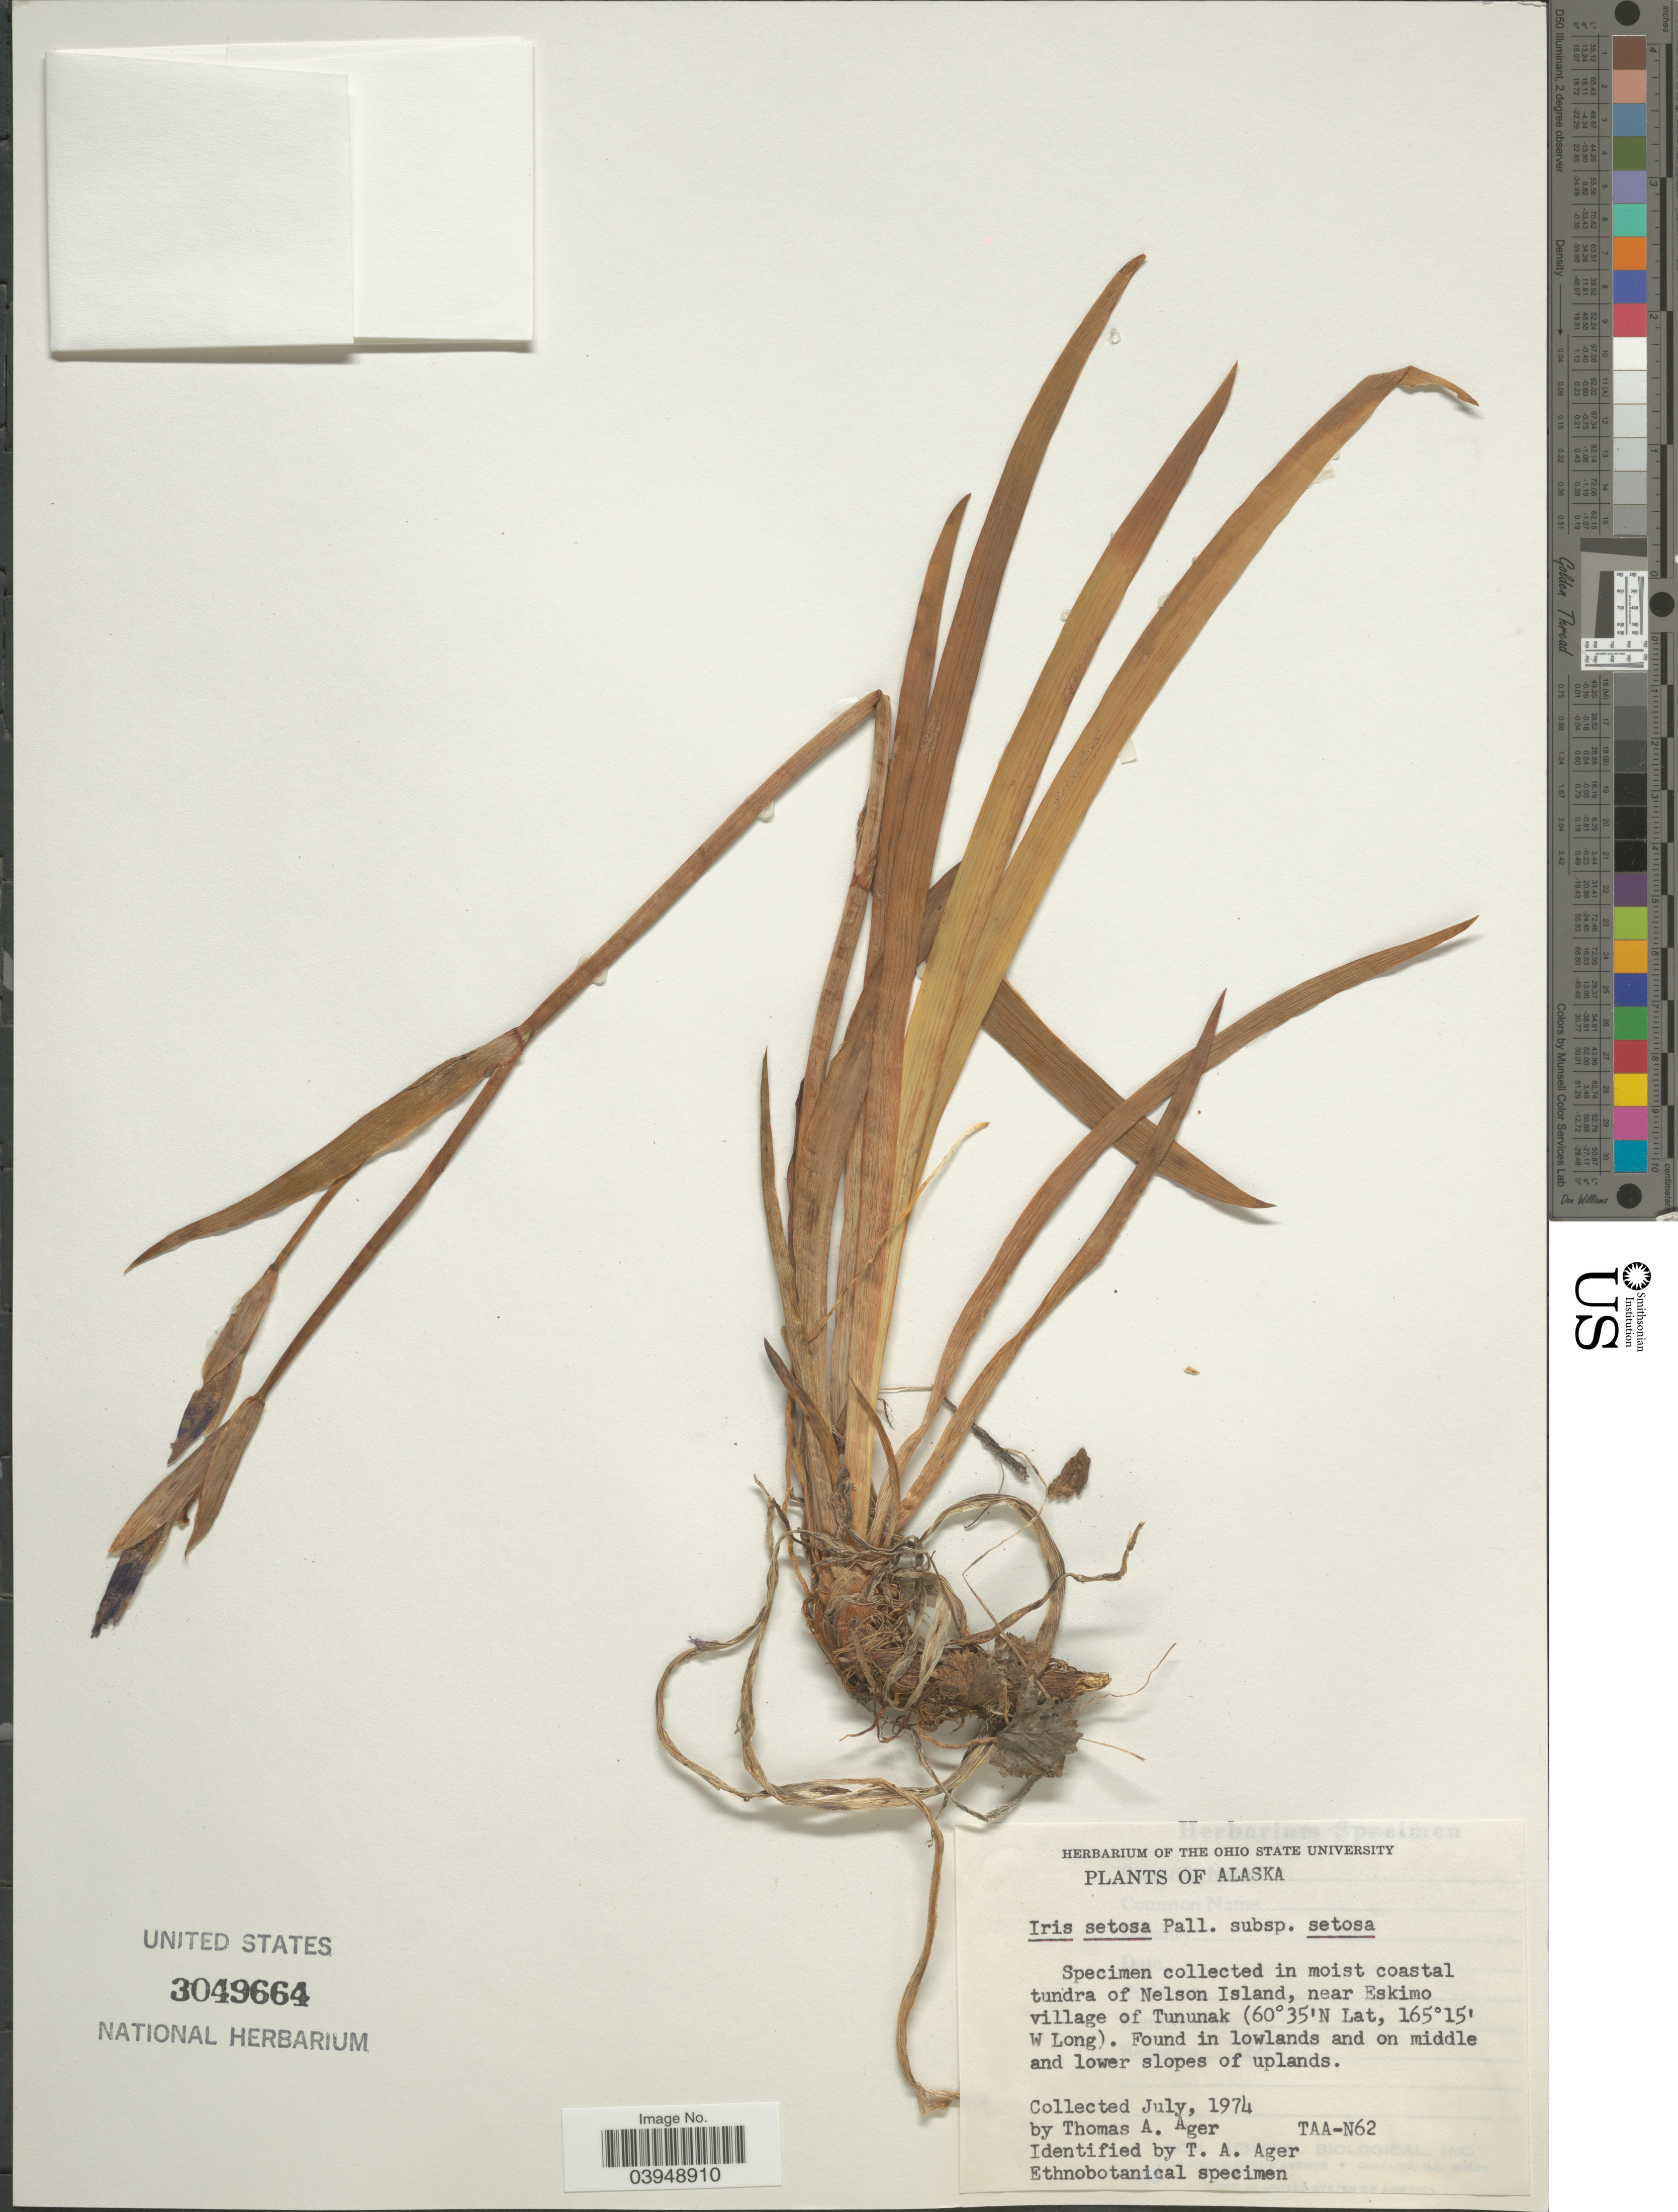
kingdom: Plantae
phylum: Tracheophyta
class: Liliopsida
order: Asparagales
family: Iridaceae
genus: Iris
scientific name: Iris setosa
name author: Pall. ex Link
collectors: T. A. Ager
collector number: TAA-N62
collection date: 1974-07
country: United States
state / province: Alaska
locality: In moist coastal tundra of Nelson Island, near Eskimo village of Tununak. Found in lowlands and on middle and lower slopes of uplands.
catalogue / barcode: US 3049664